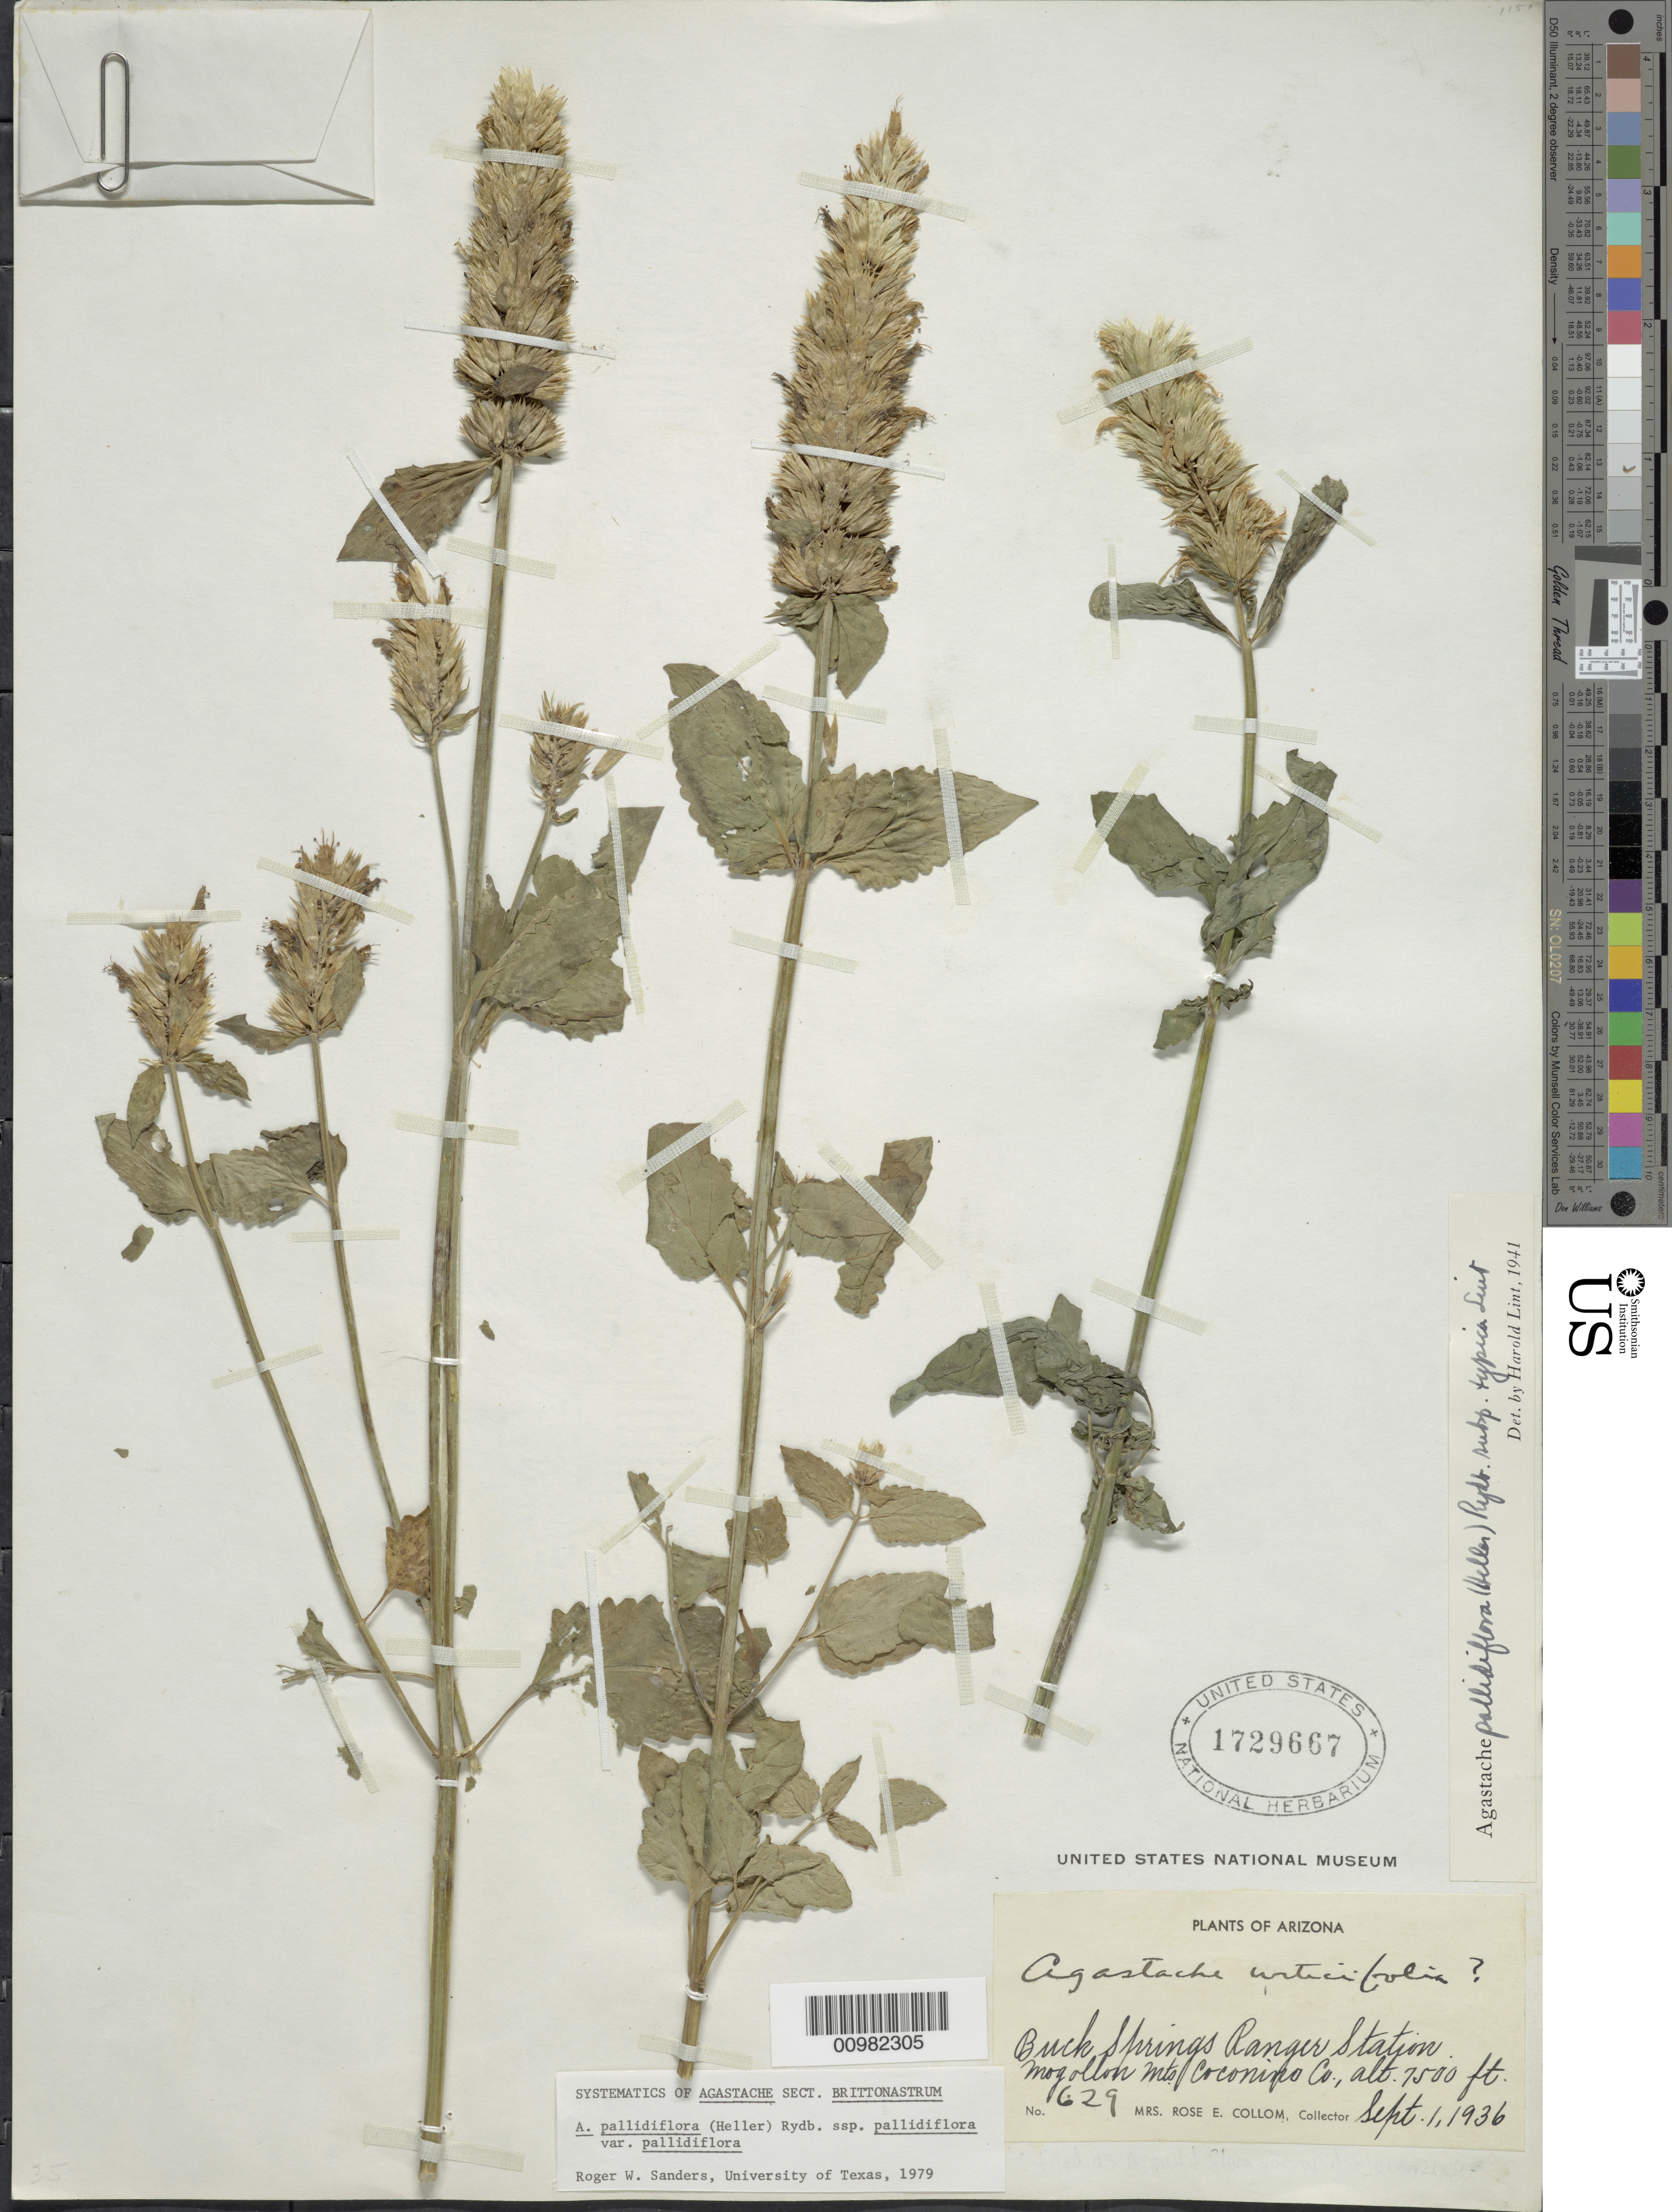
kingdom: Plantae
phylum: Tracheophyta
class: Magnoliopsida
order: Lamiales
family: Lamiaceae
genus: Agastache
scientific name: Agastache pallidiflora var. pallidiflora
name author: (A. Heller) Rydb.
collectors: R. E. Collom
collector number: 629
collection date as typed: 01 Sep 1936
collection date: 1936-09-01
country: United States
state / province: Arizona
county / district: Coconino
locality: Mogollon Mts.; Buck Springs Ranger Station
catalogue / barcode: US 1729667